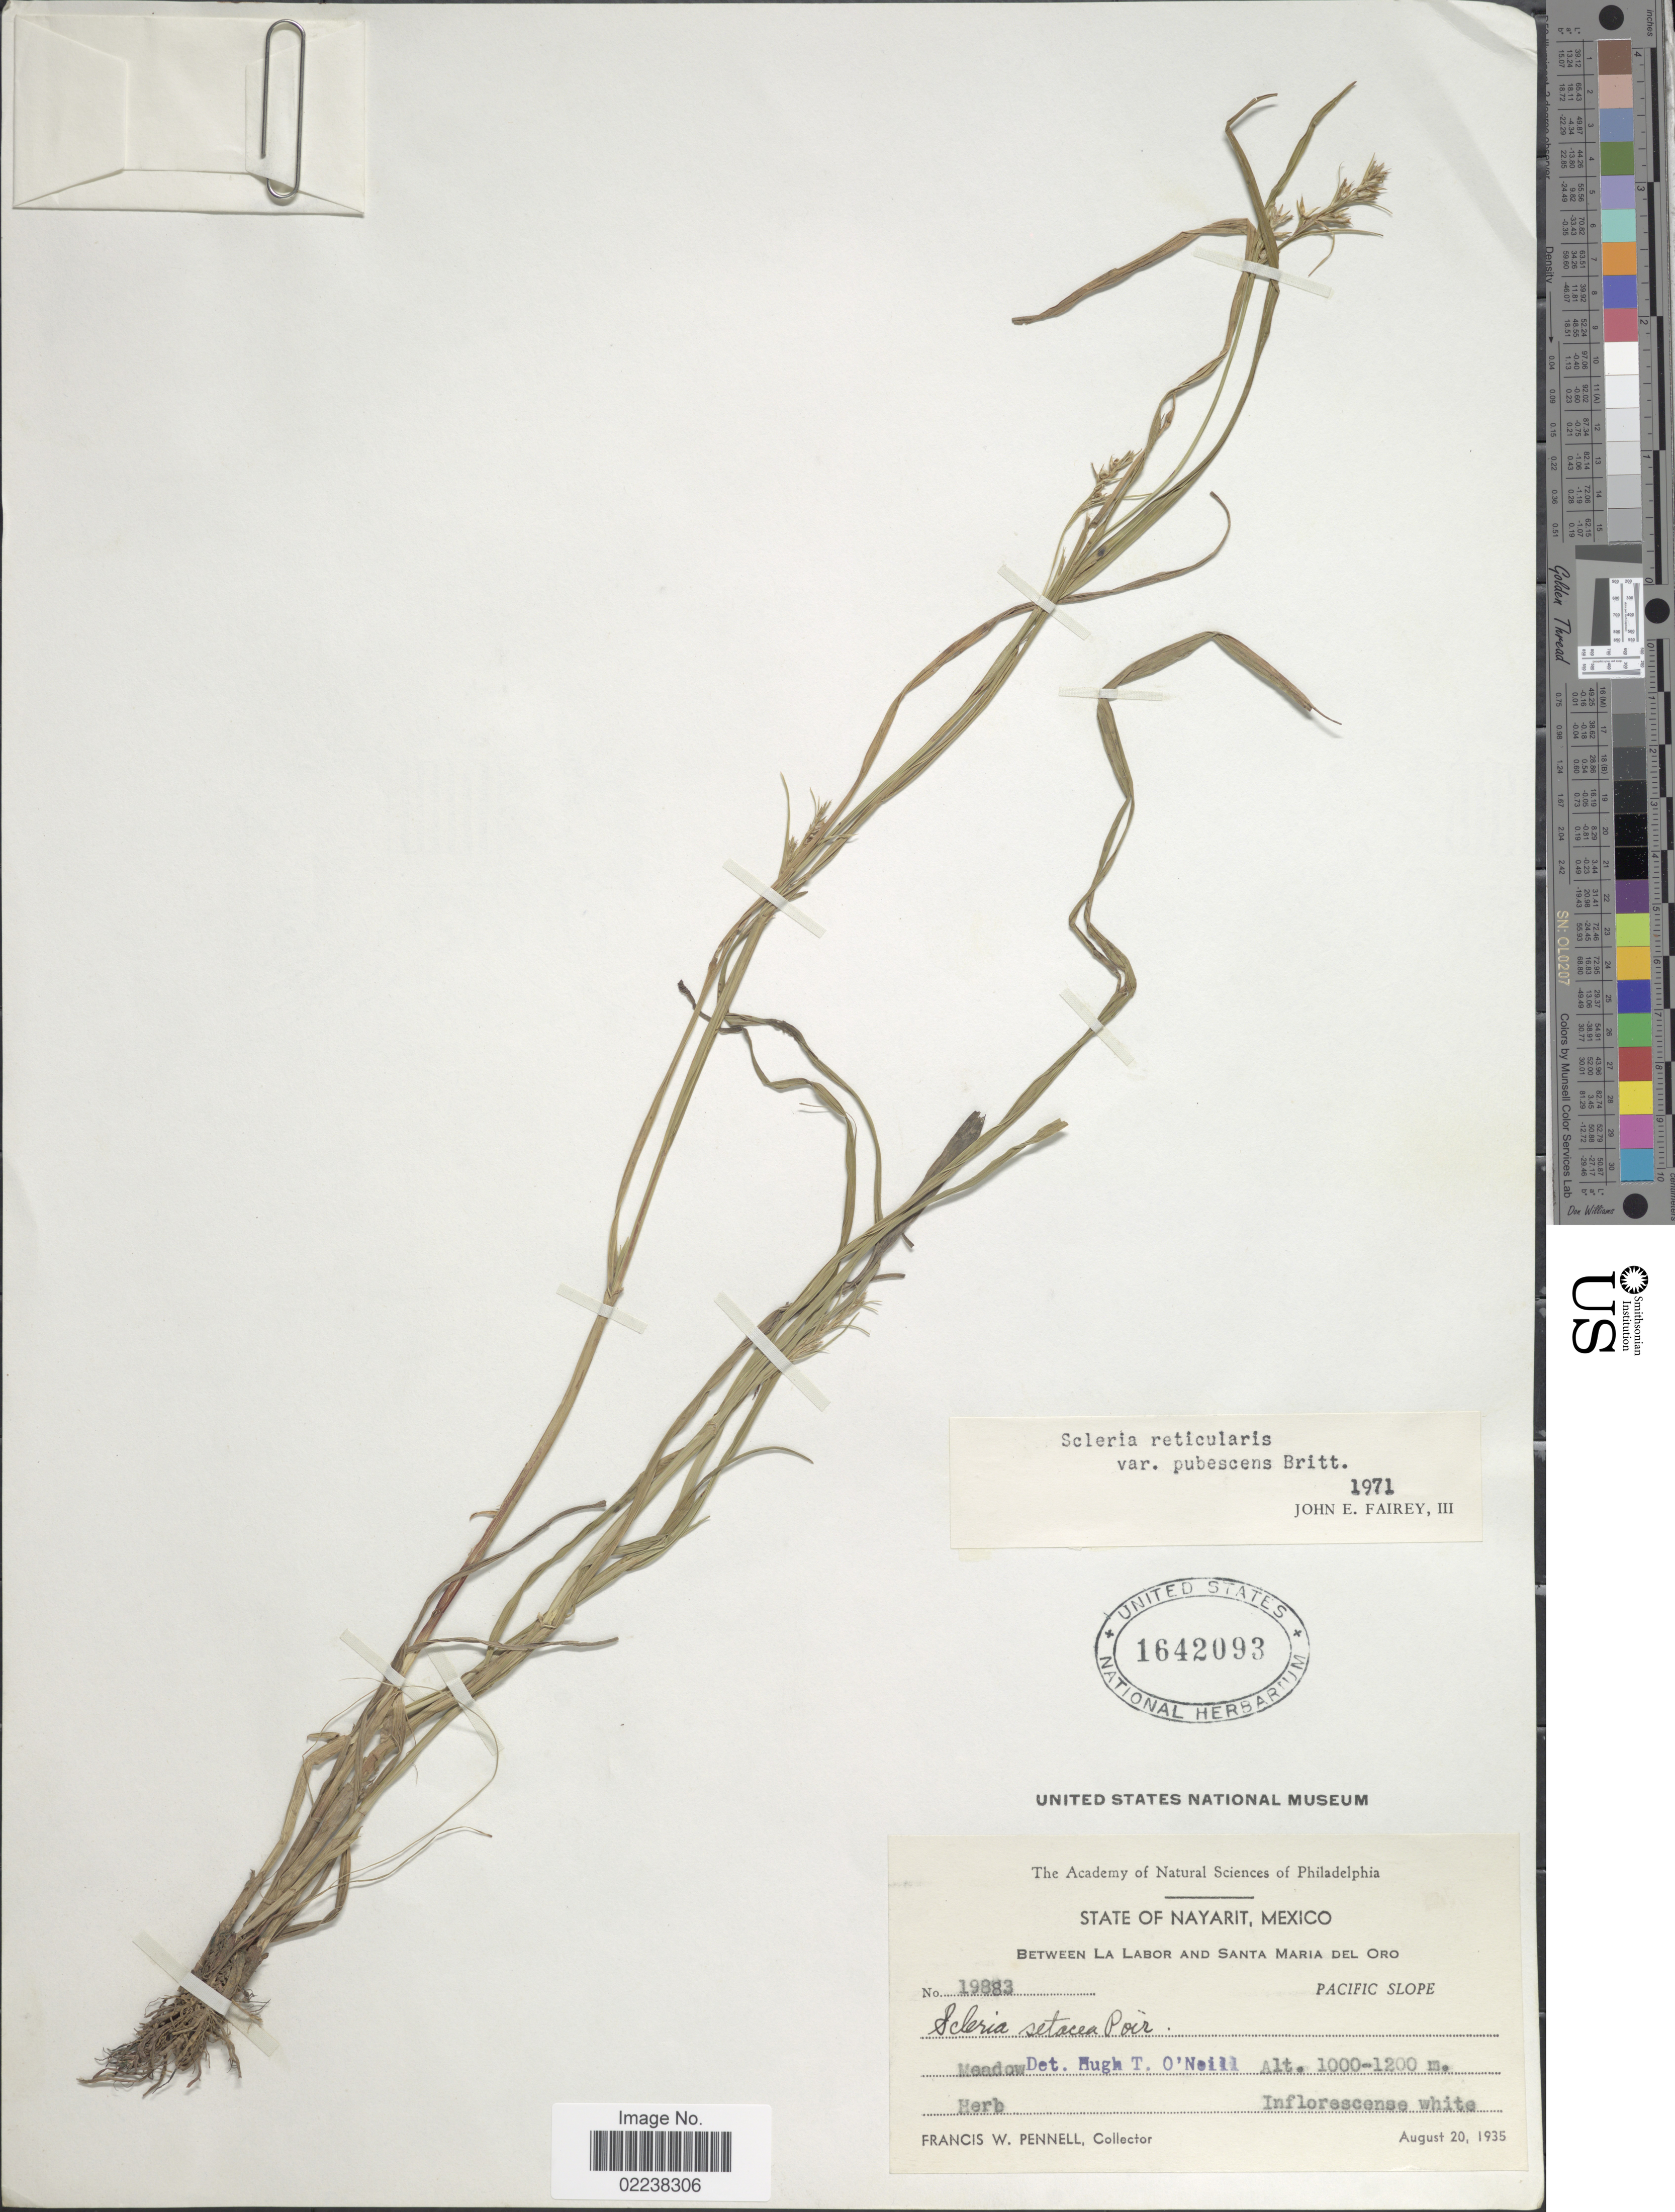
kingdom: Plantae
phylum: Tracheophyta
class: Liliopsida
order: Poales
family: Cyperaceae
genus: Scleria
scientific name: Scleria muehlenbergii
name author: Steud.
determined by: Strong, Mark T., (BOT), Smithsonian Institution - National Museum of Natural History (UNITED STATES)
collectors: F. W. Pennell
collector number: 19883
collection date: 1935-08-20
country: Mexico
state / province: Nayarit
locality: Between La Labor and Santa Maria del Oro, Pacific Slope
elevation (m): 1000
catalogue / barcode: US 1642093